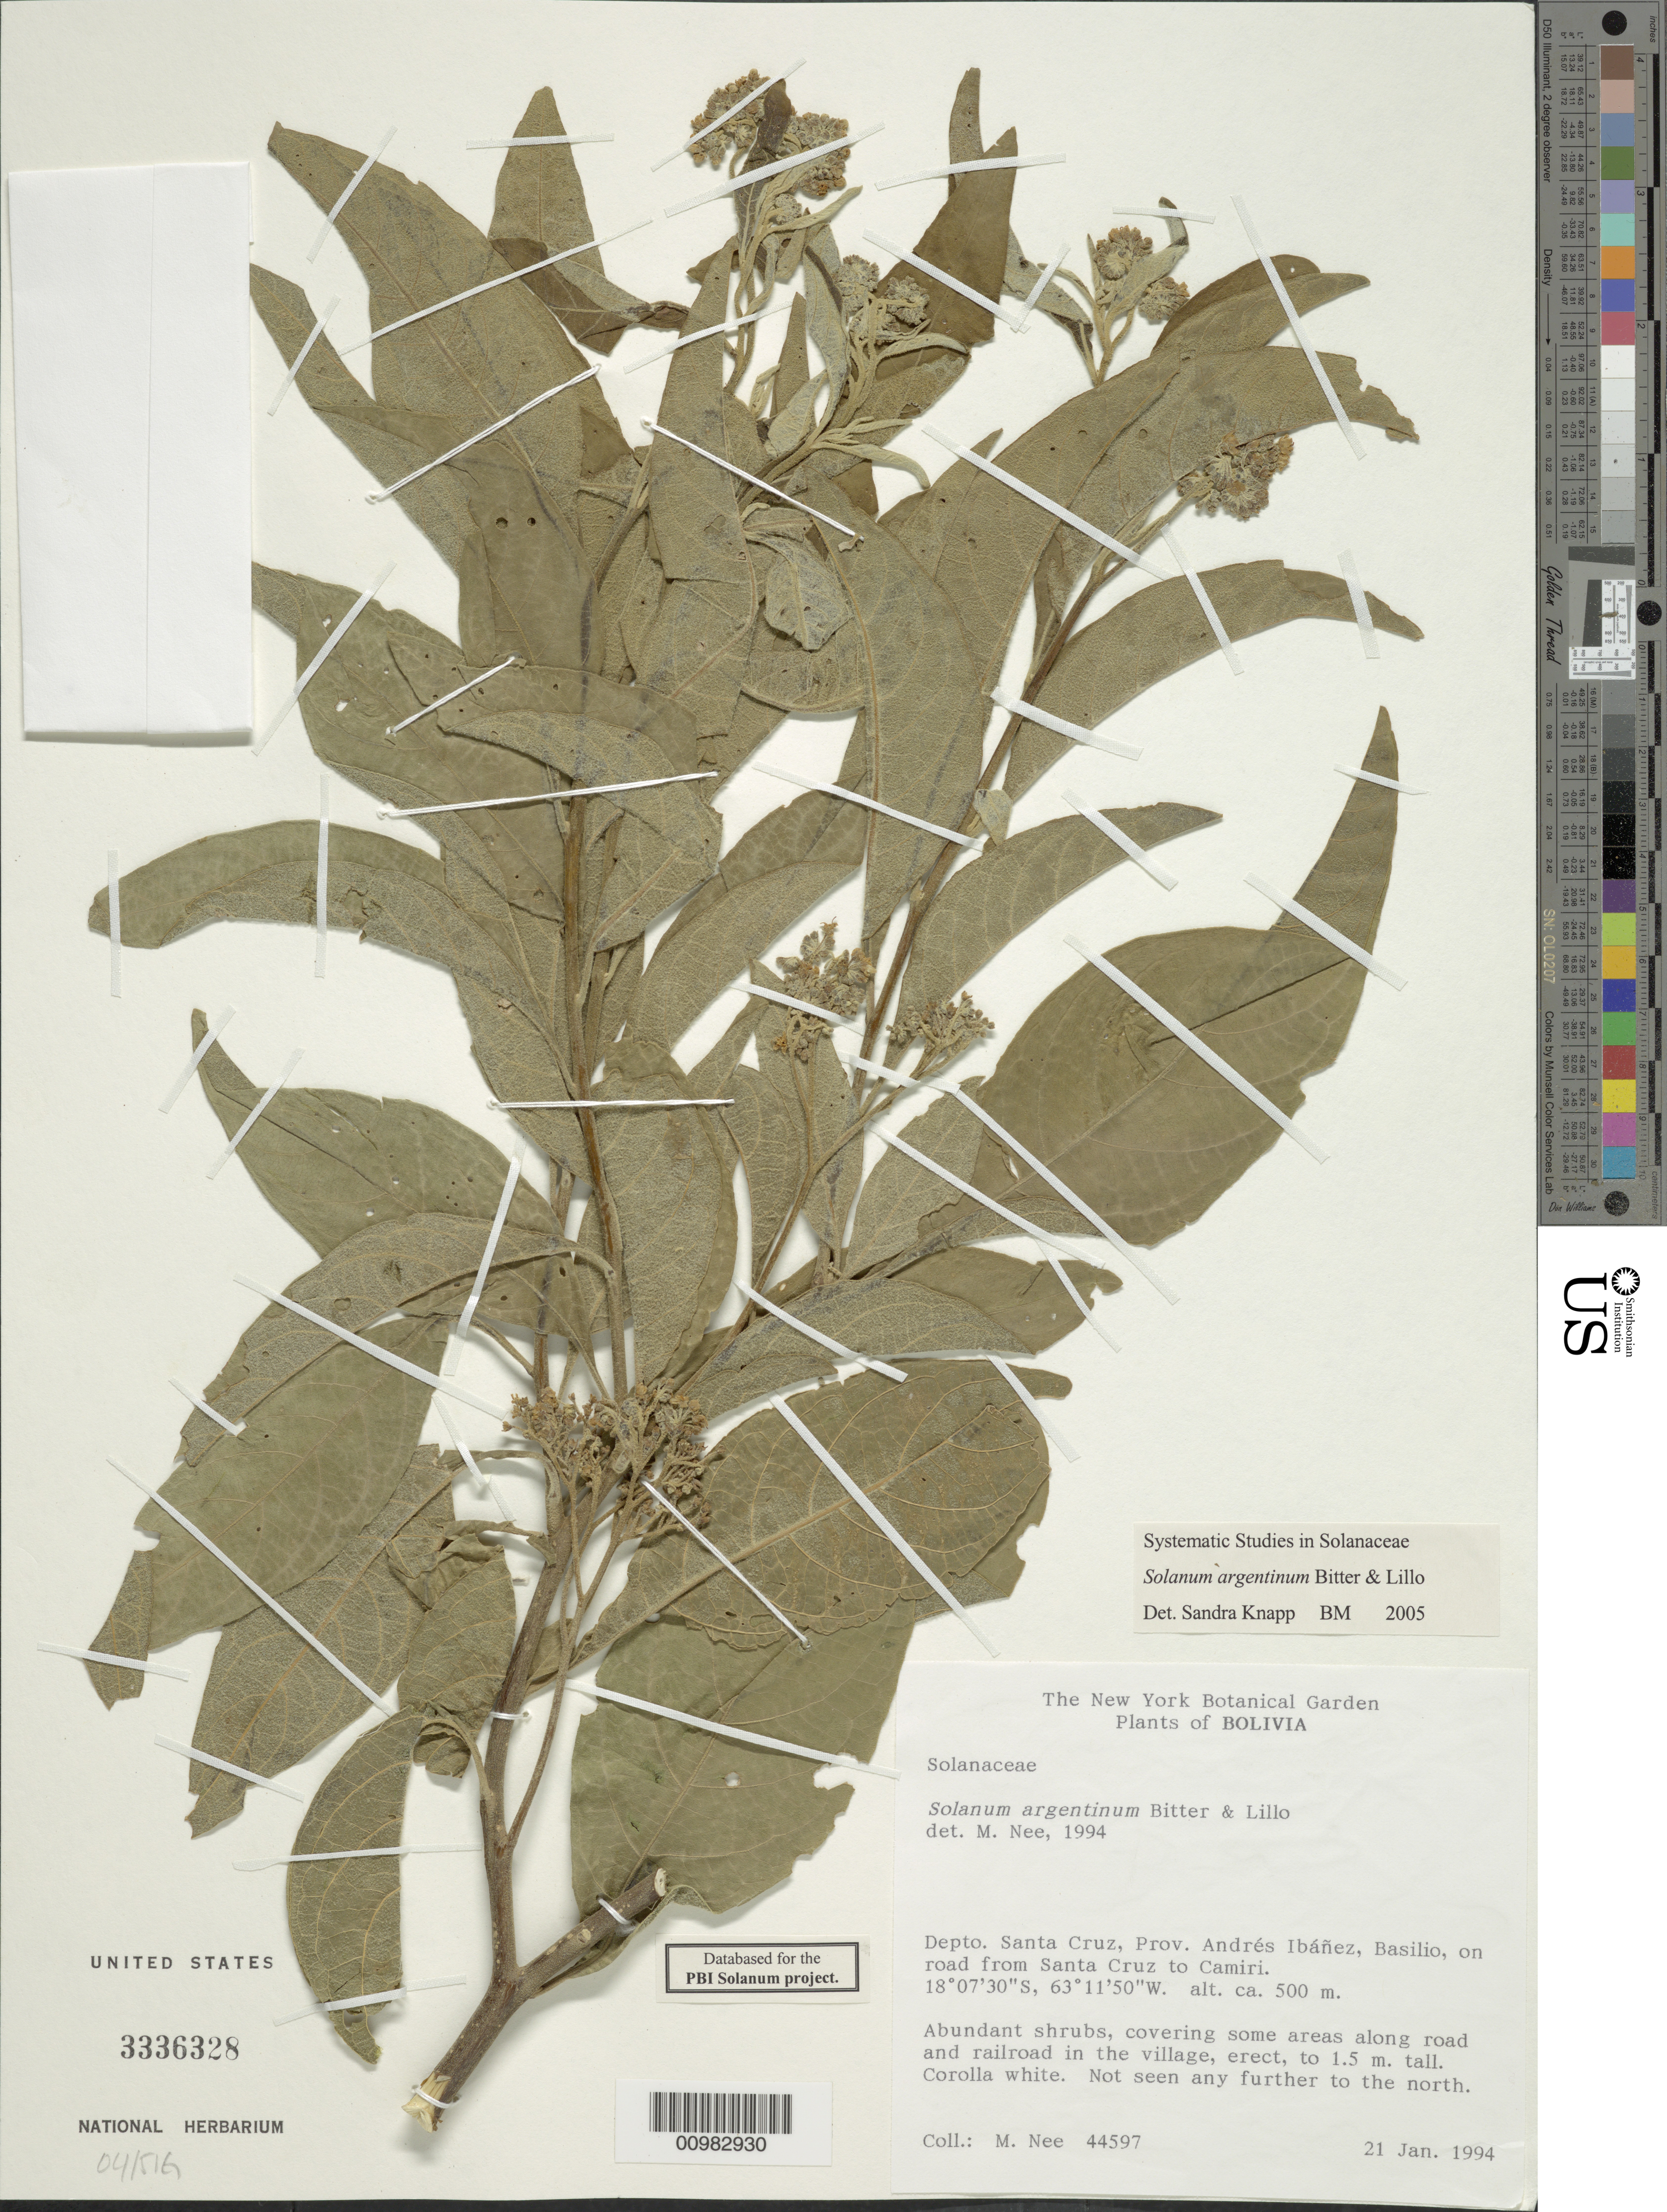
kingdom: Plantae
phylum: Tracheophyta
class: Magnoliopsida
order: Solanales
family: Solanaceae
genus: Solanum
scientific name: Solanum argentinum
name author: Bitter & Lillo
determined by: Knapp, S. D.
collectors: J. C. Solomon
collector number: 10579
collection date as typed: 8 May 1973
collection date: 1973-05-08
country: Bolivia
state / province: Tarija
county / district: Arce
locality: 31 km S of jct. of road to Entre Rios, on road to Padcaya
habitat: rocky flood plains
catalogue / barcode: US 3248548